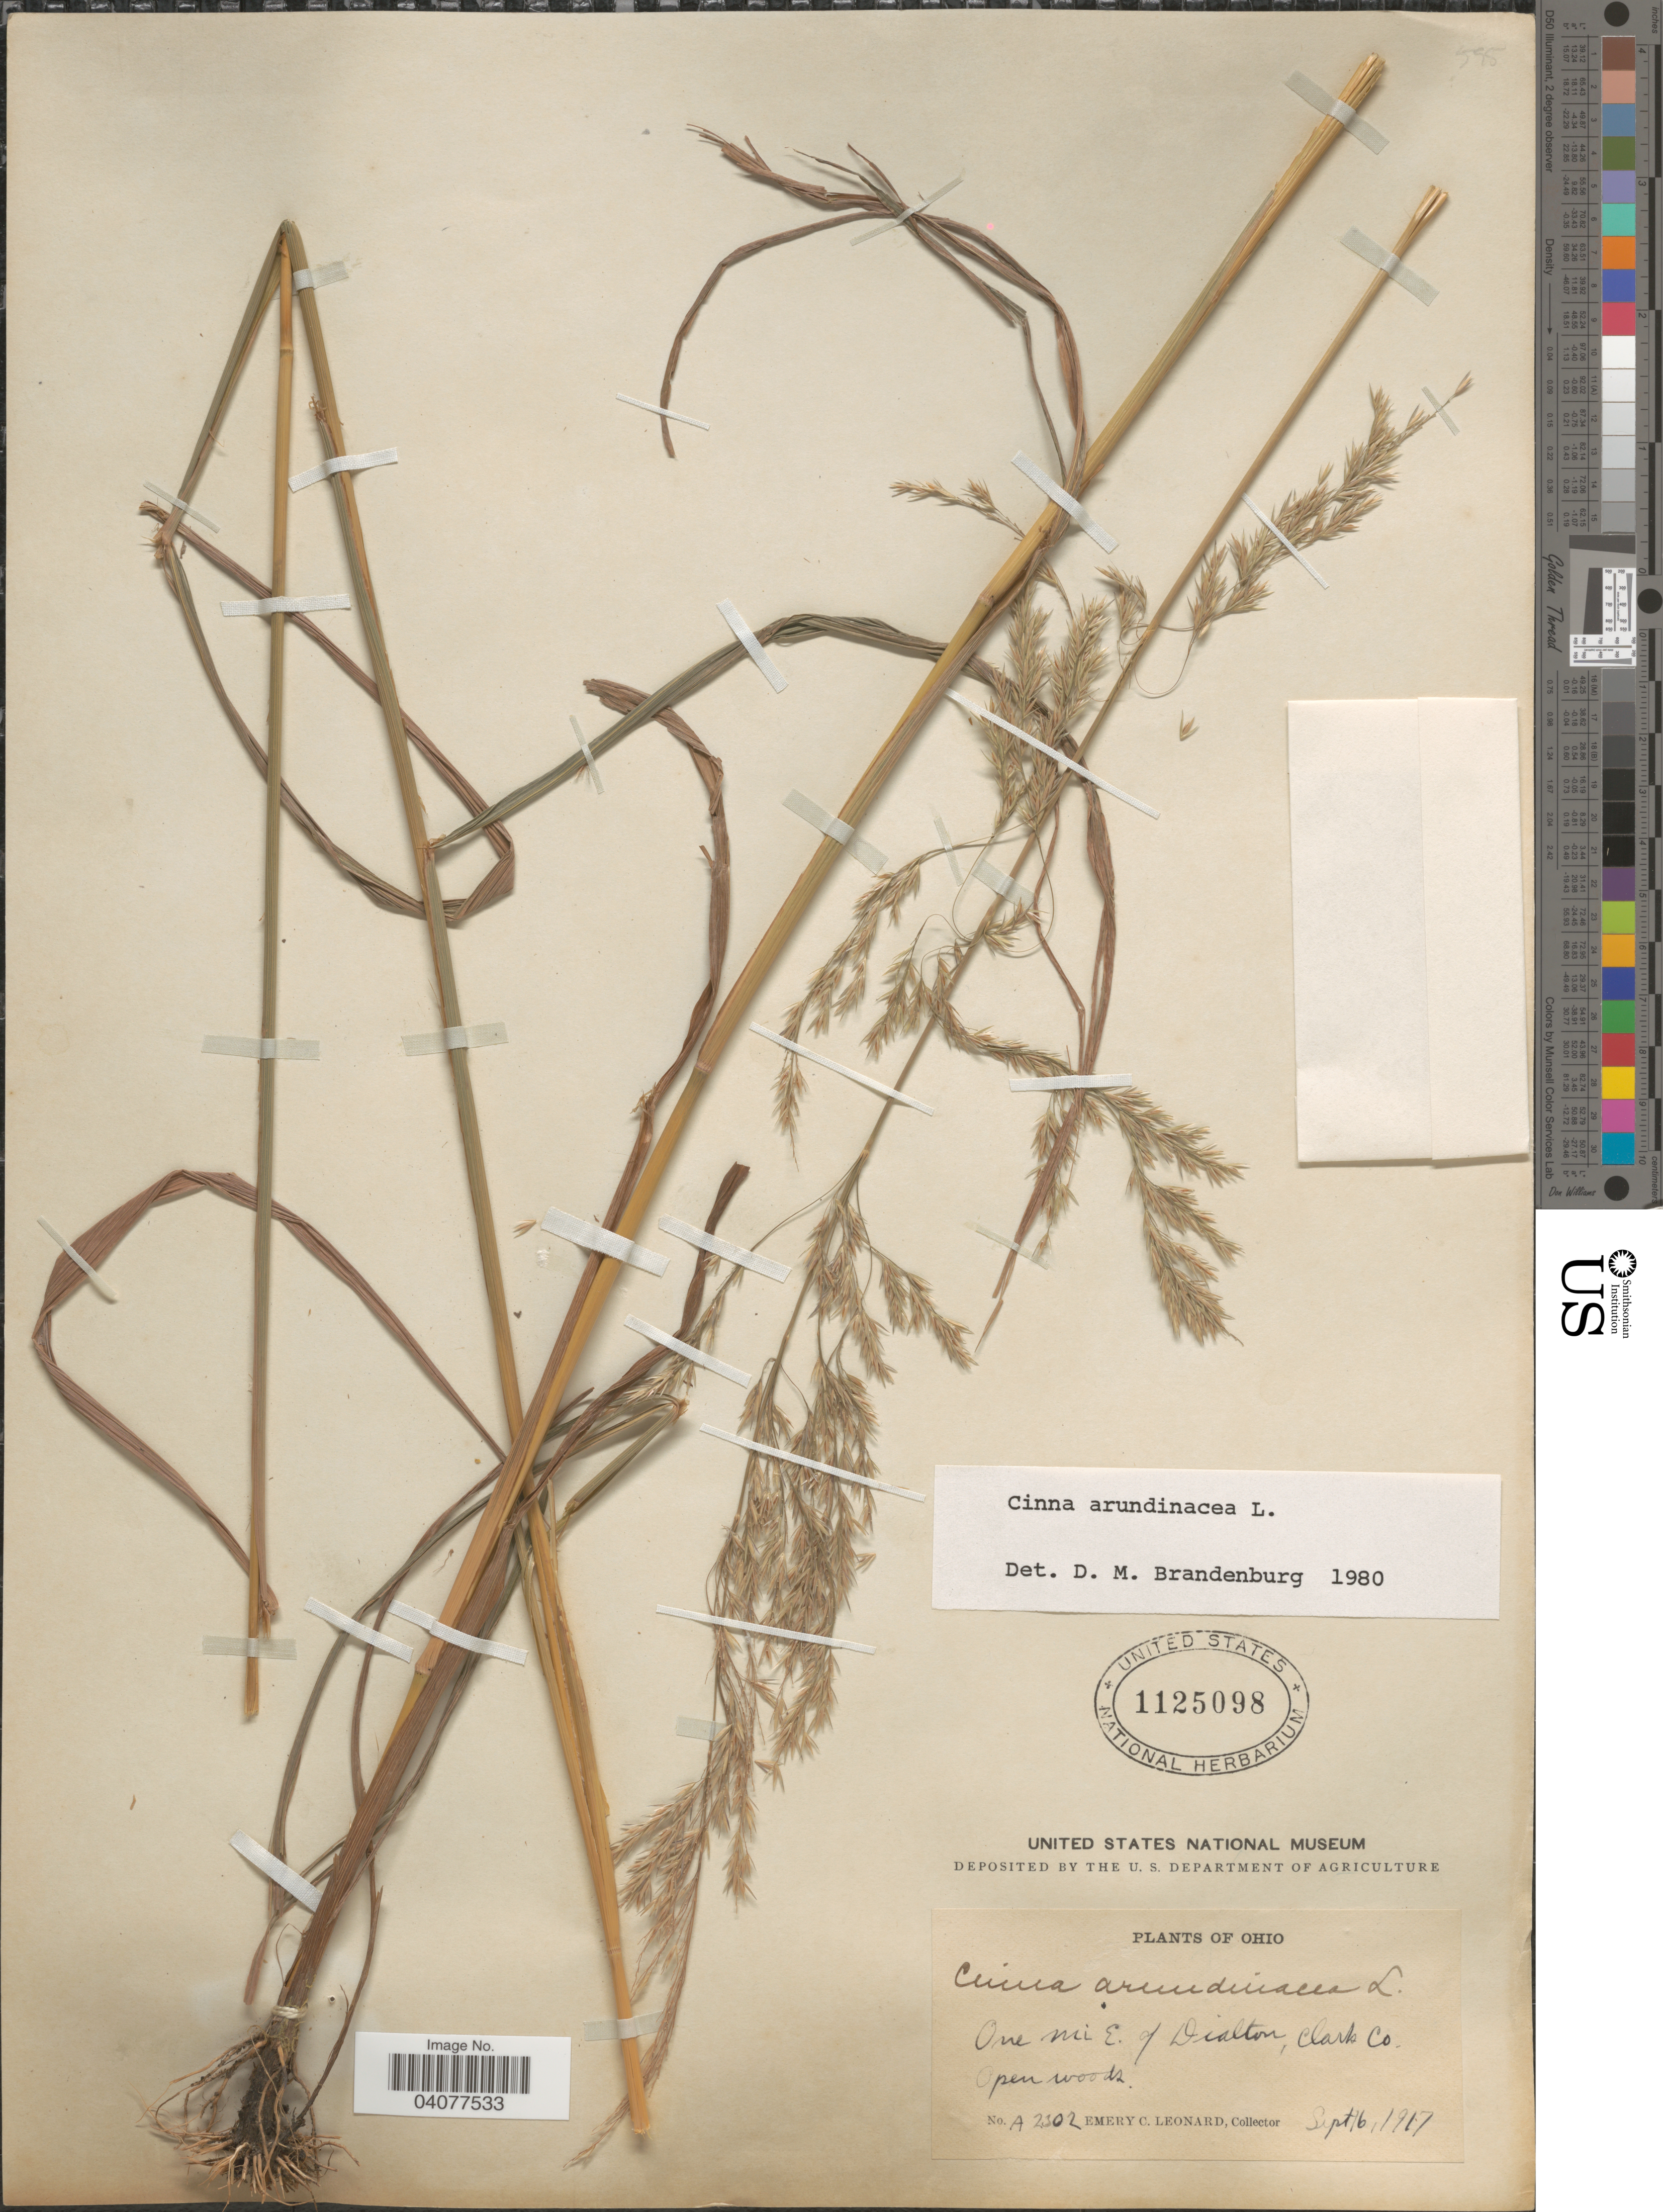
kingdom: Plantae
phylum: Tracheophyta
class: Liliopsida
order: Poales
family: Poaceae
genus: Cinna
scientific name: Cinna arundinacea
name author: L.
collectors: E. C. Leonard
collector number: A2302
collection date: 1917-09-16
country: United States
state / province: Ohio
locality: One mi E. of Dialton, Clark Co. Open woods.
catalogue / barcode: US 1125098